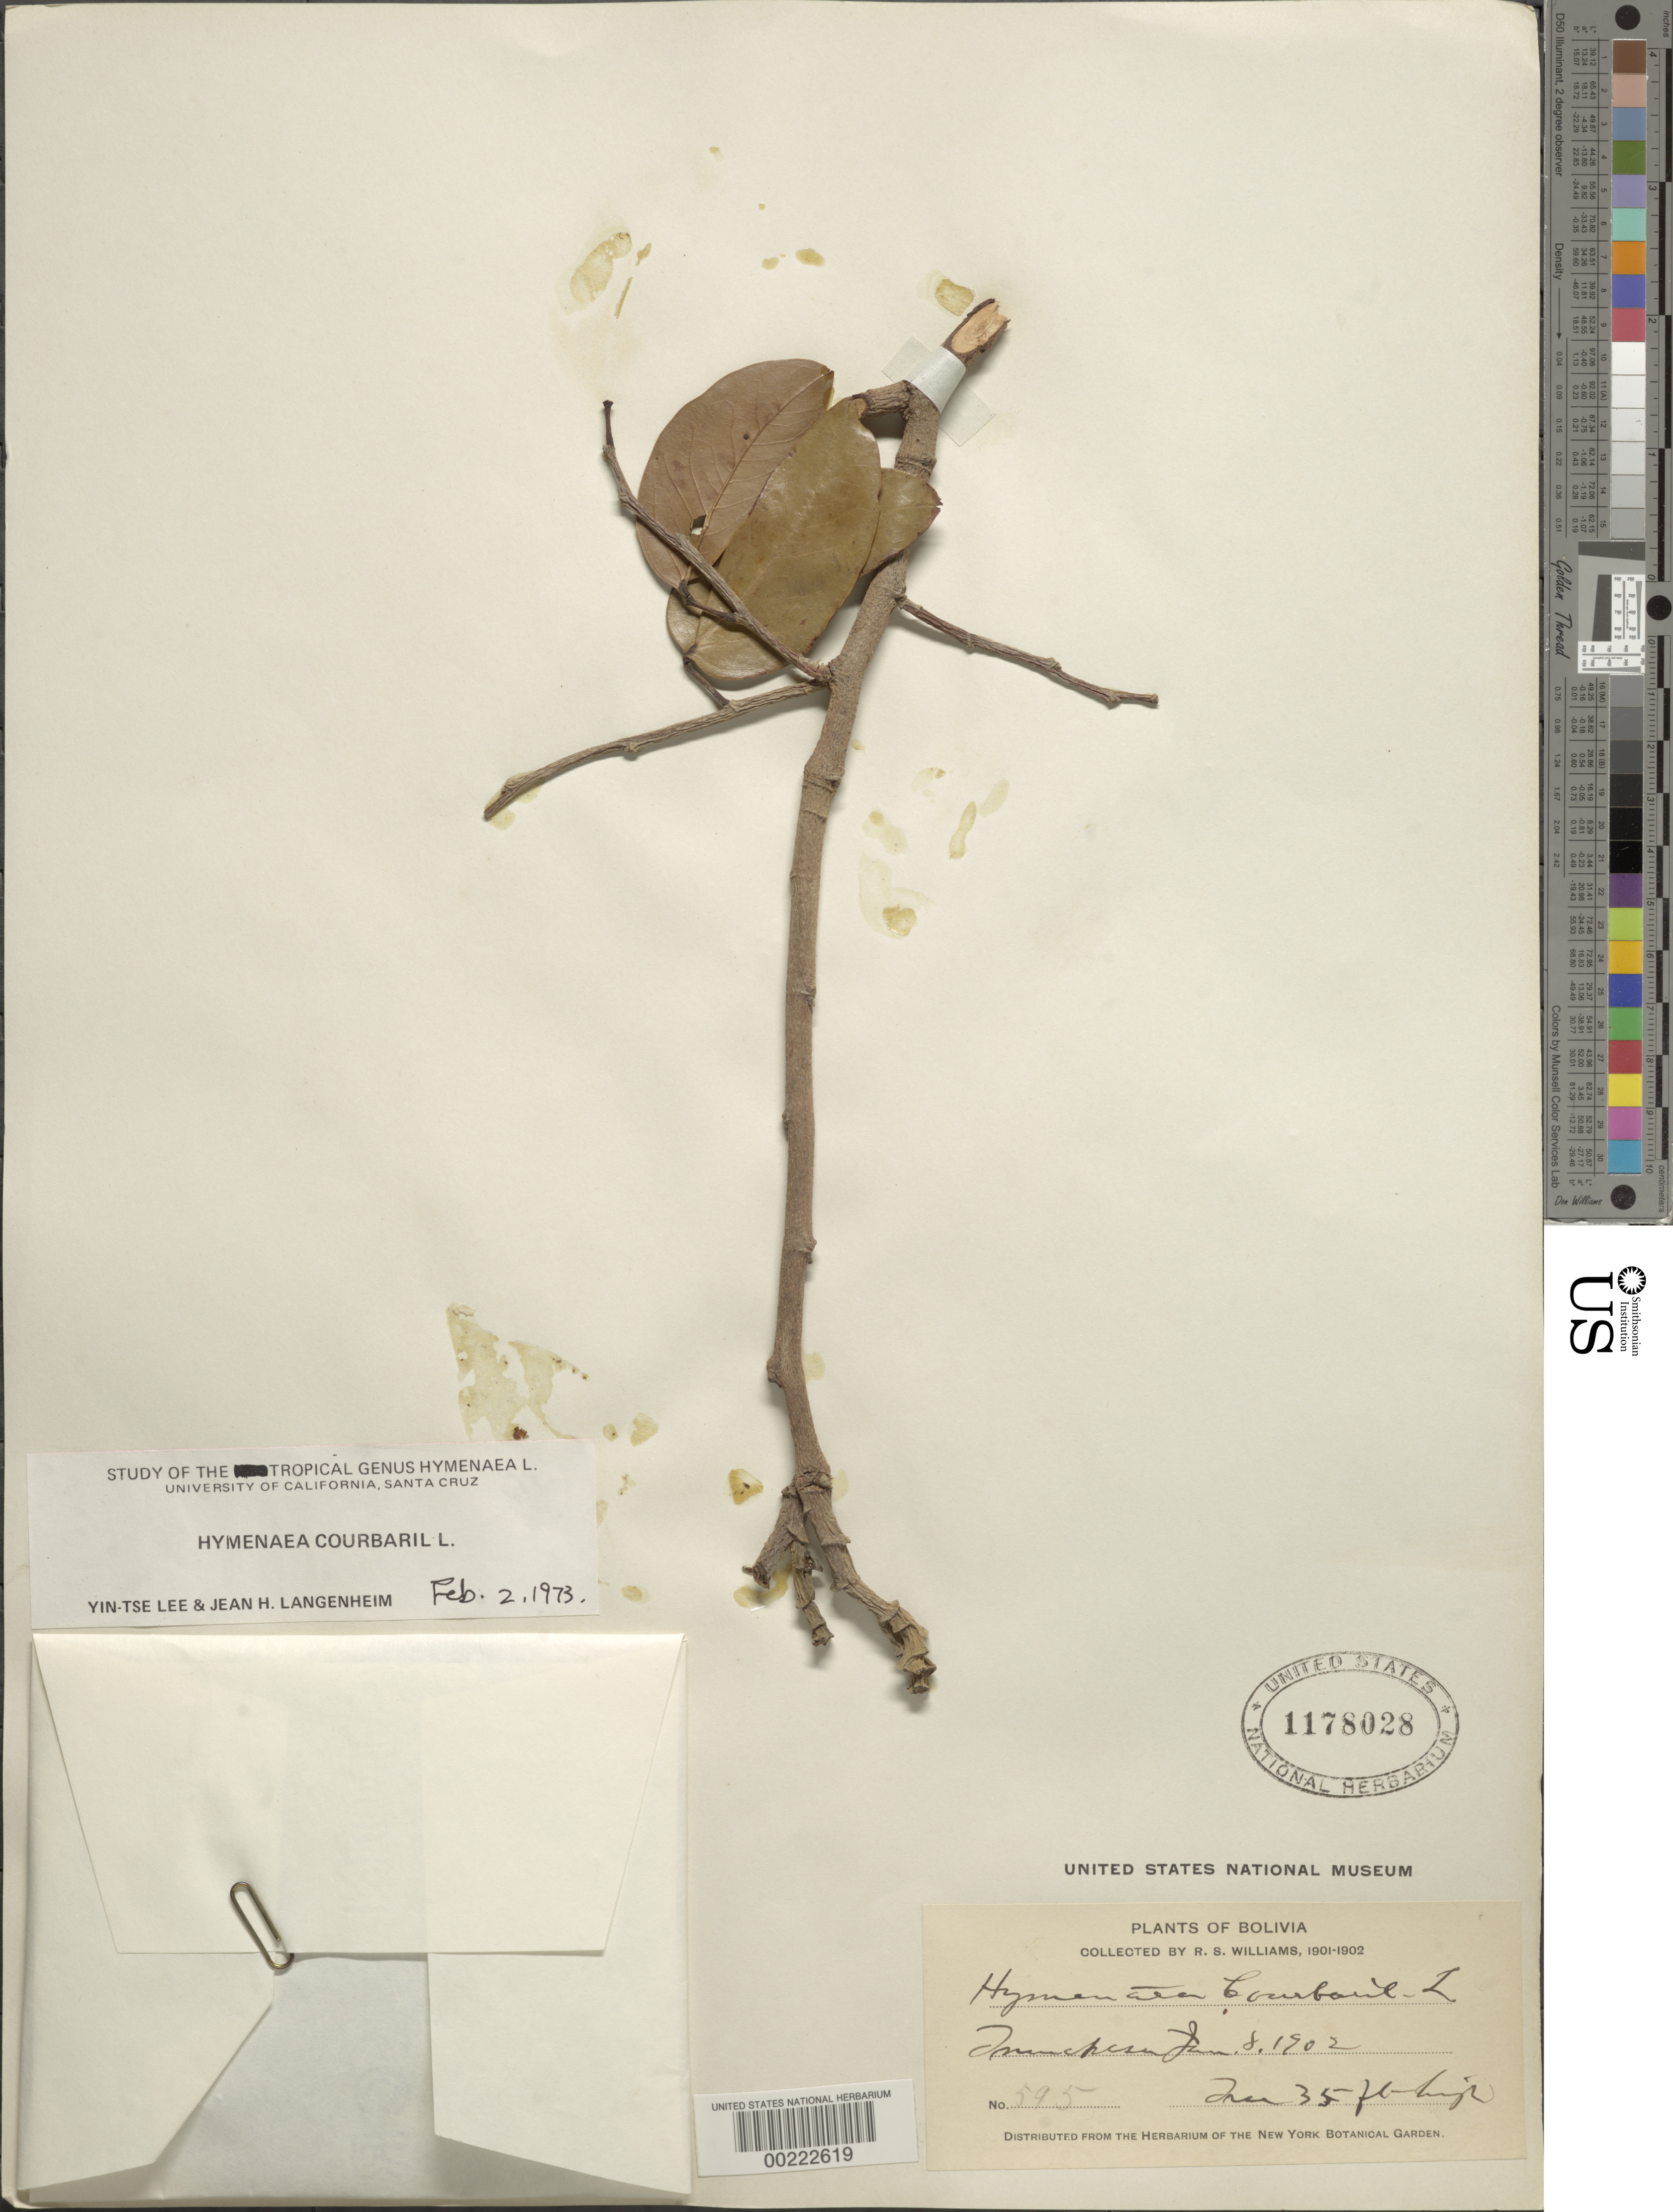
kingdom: Plantae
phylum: Tracheophyta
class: Magnoliopsida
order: Fabales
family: Fabaceae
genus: Hymenaea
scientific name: Hymenaea courbaril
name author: L.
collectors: R. S. Williams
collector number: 595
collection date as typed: Jan. 8, 1902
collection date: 1902-01-08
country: Bolivia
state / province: La Paz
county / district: Iturralde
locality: Tumupasa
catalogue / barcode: US 1178028